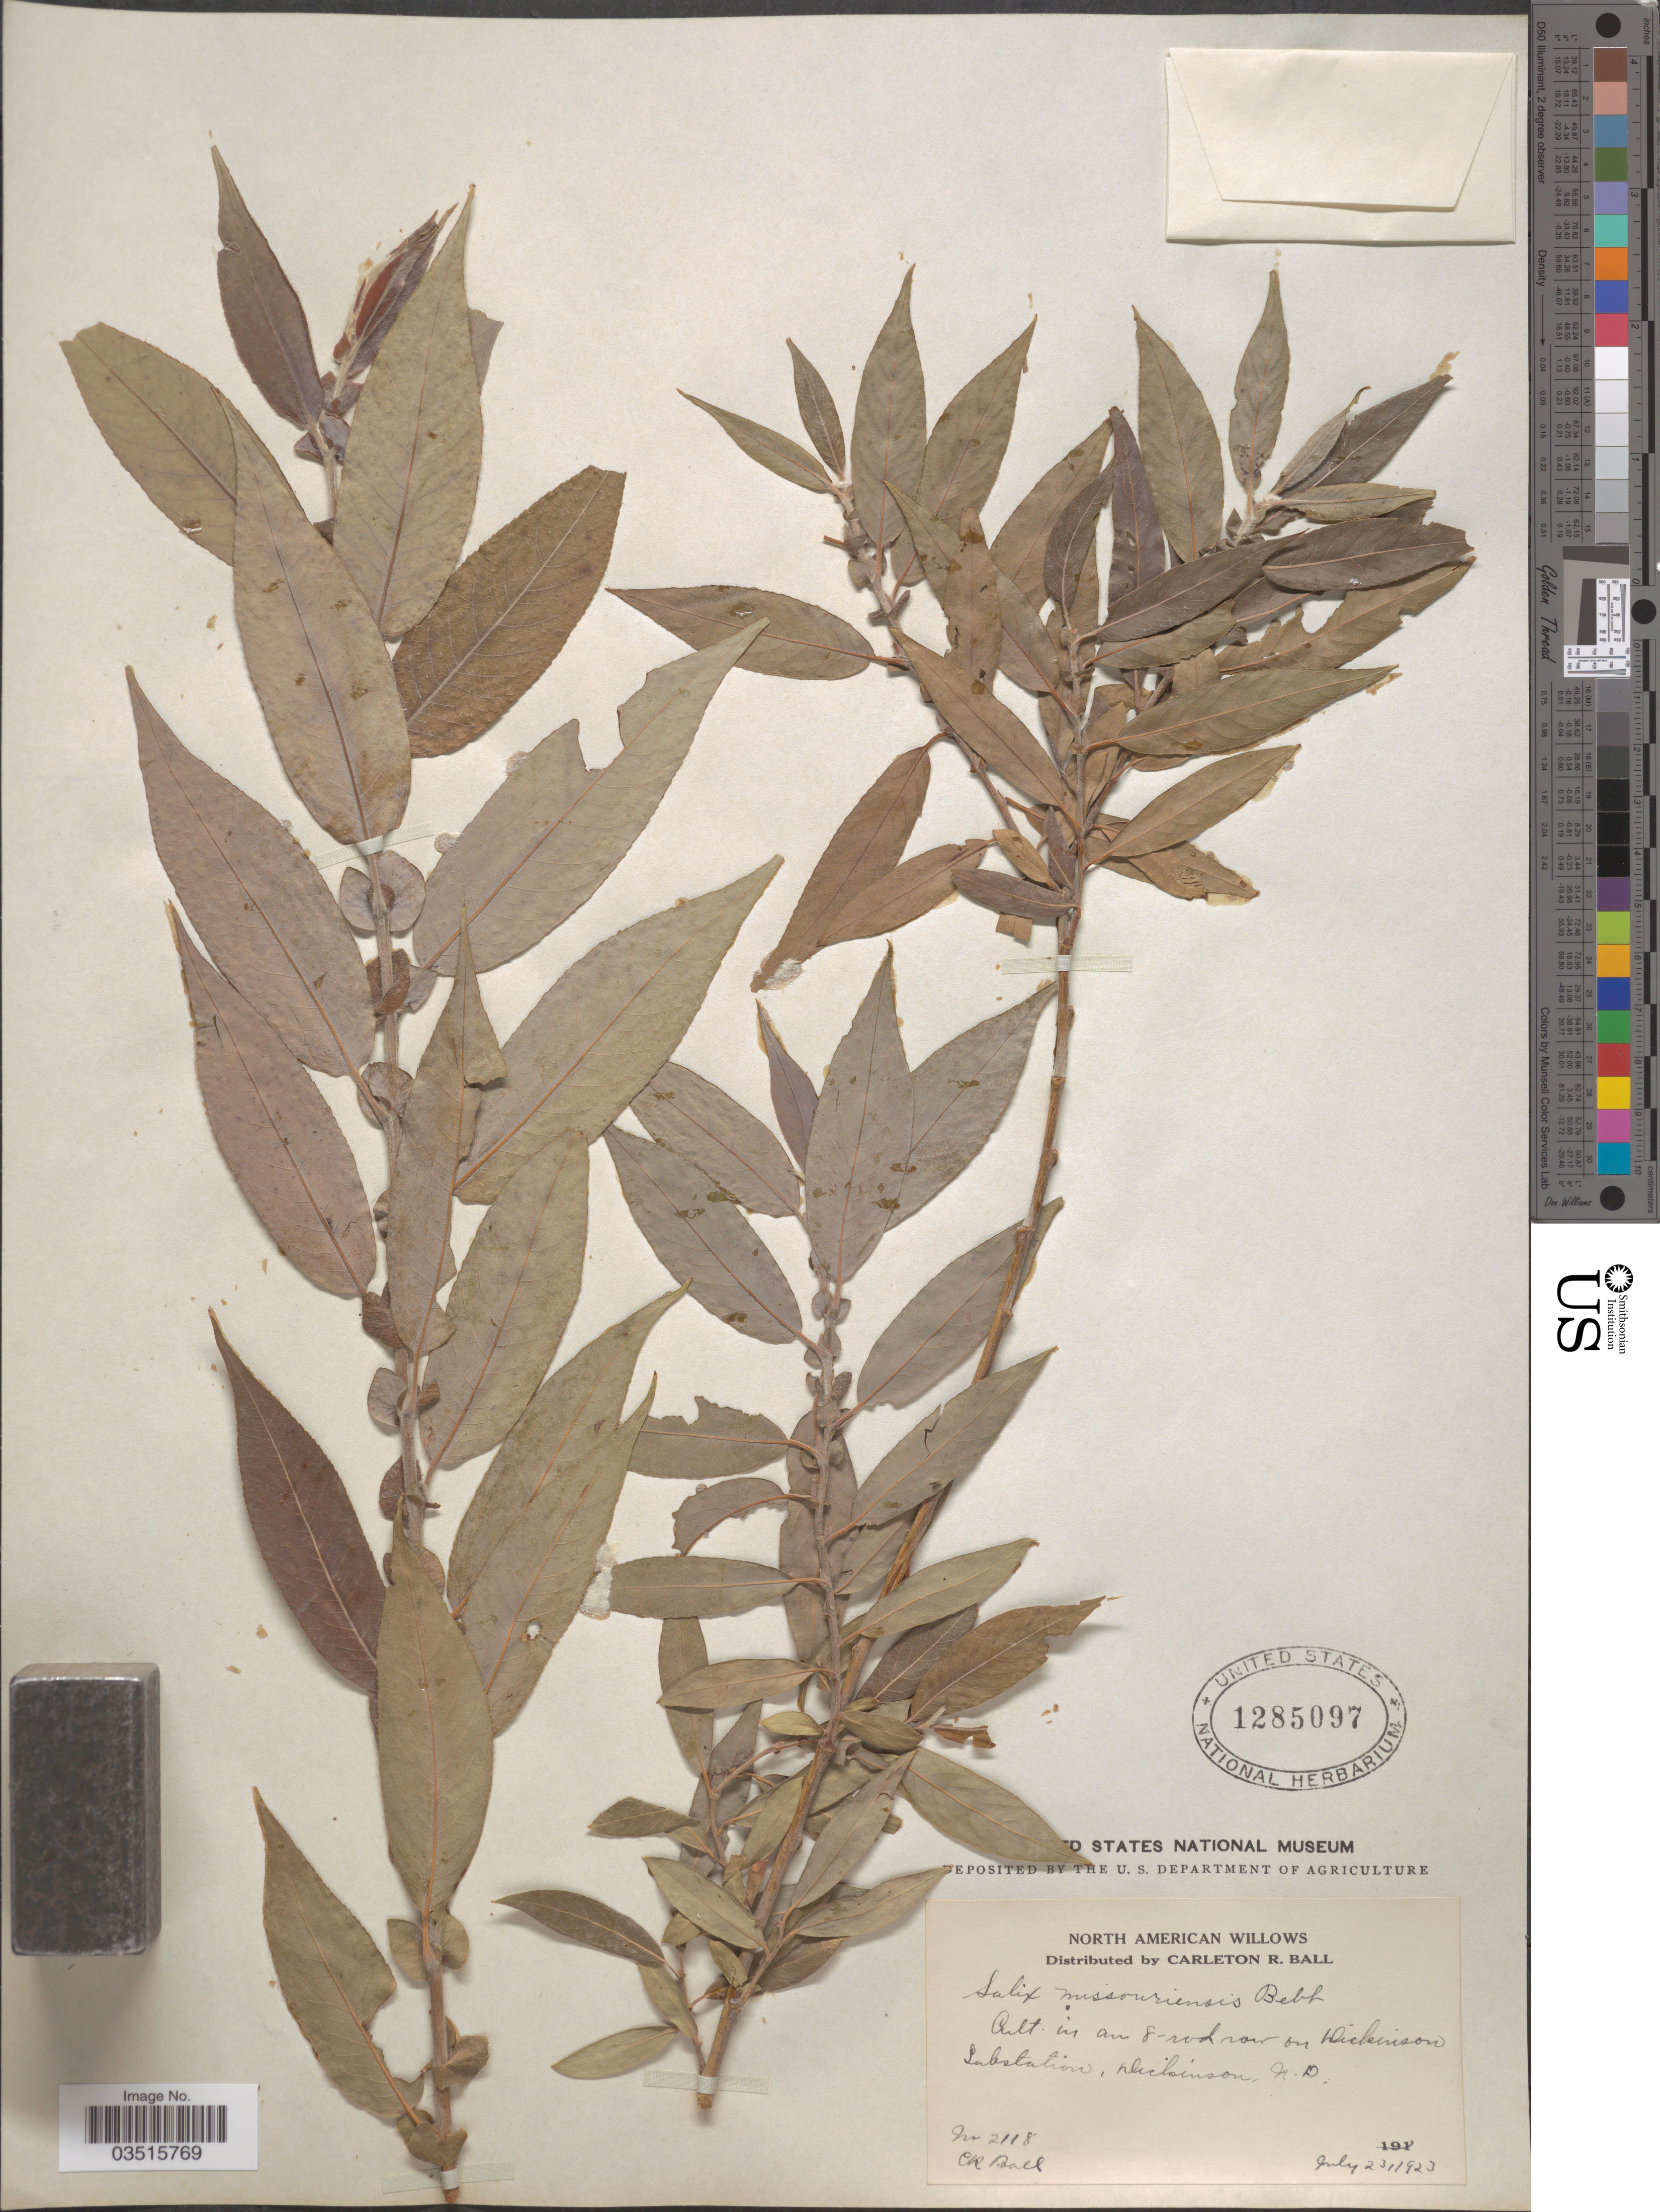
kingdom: Plantae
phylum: Tracheophyta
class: Magnoliopsida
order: Malpighiales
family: Salicaceae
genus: Salix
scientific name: Salix missouriensis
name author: Bebb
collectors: C. R. Ball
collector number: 2118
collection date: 1923-07-23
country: United States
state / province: North Dakota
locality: On Dickinson Substation, Dickinson.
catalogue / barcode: US 1285097